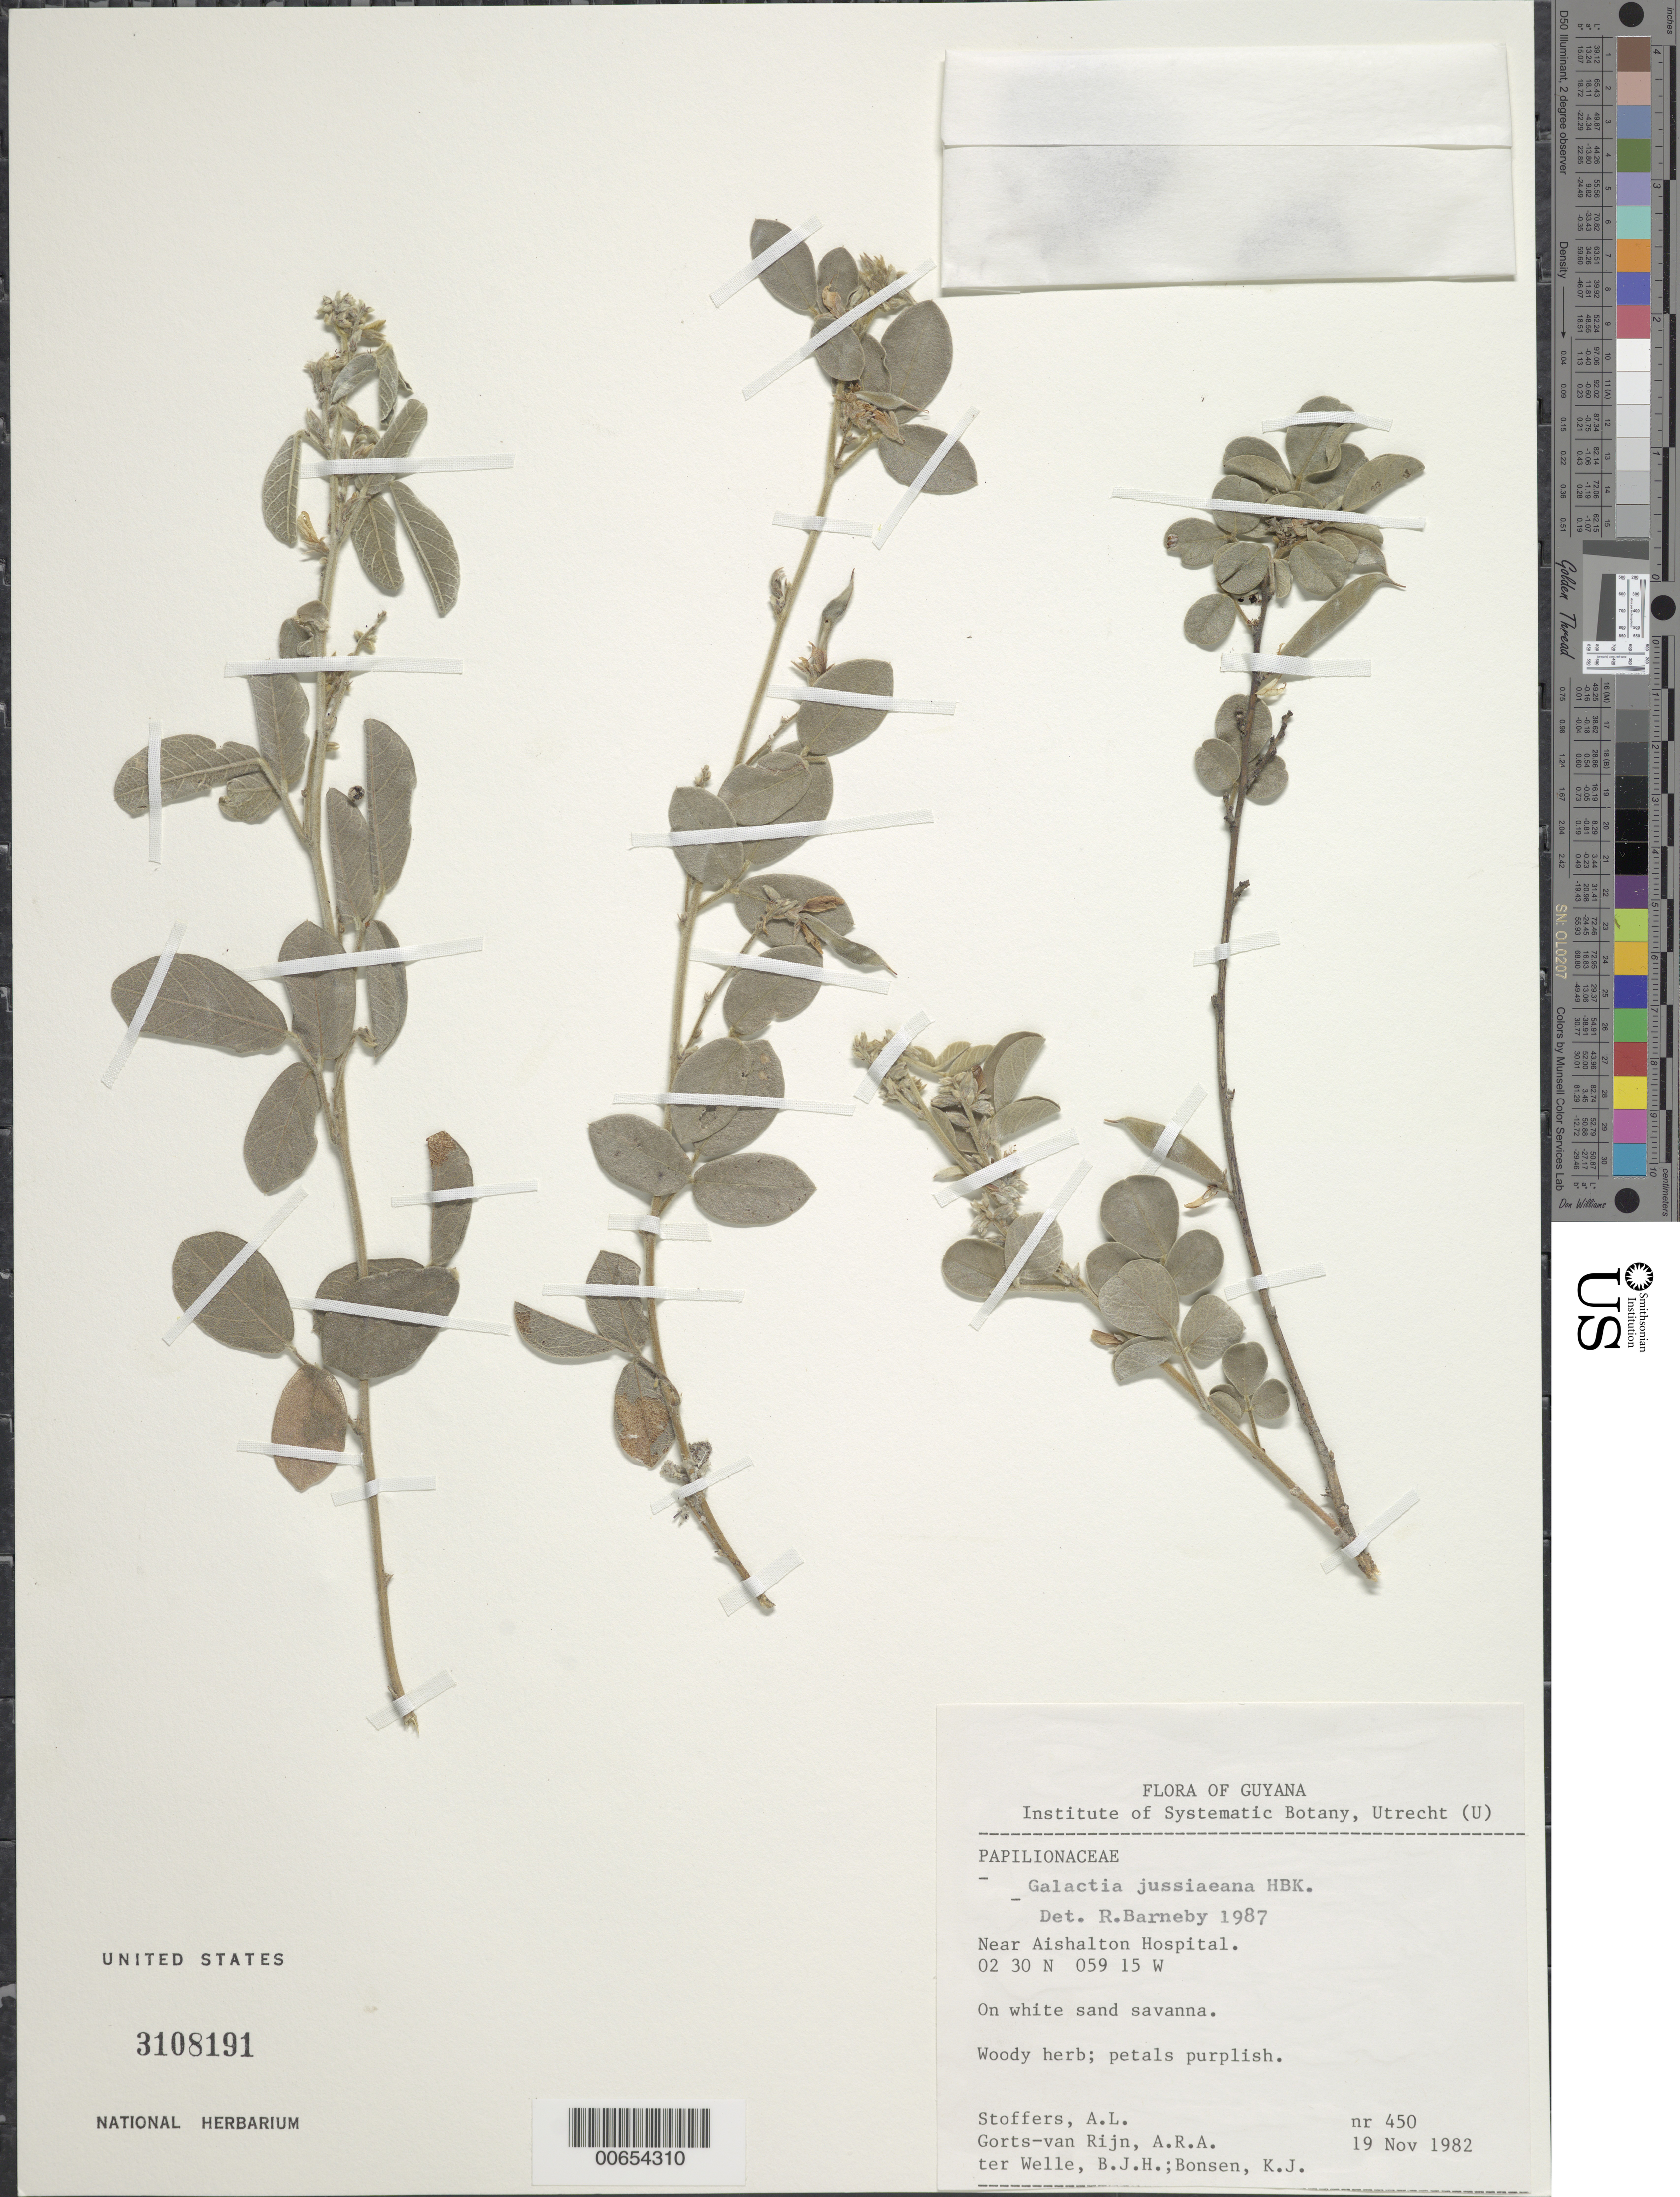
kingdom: Plantae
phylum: Tracheophyta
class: Magnoliopsida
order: Fabales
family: Fabaceae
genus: Galactia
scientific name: Galactia jussiaeana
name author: Kunth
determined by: Barneby, Rupert C., (NY)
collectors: A. Stoffers, A. .R. A. Görts-van Rijn, B. Welle & K. Bonsen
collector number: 450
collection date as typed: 19-Nov-82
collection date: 1982-11-19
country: Guyana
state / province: U. Takutu-U. Essequibo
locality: Aishalton Hospital, vic.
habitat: White sand savanna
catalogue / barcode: US 3108191